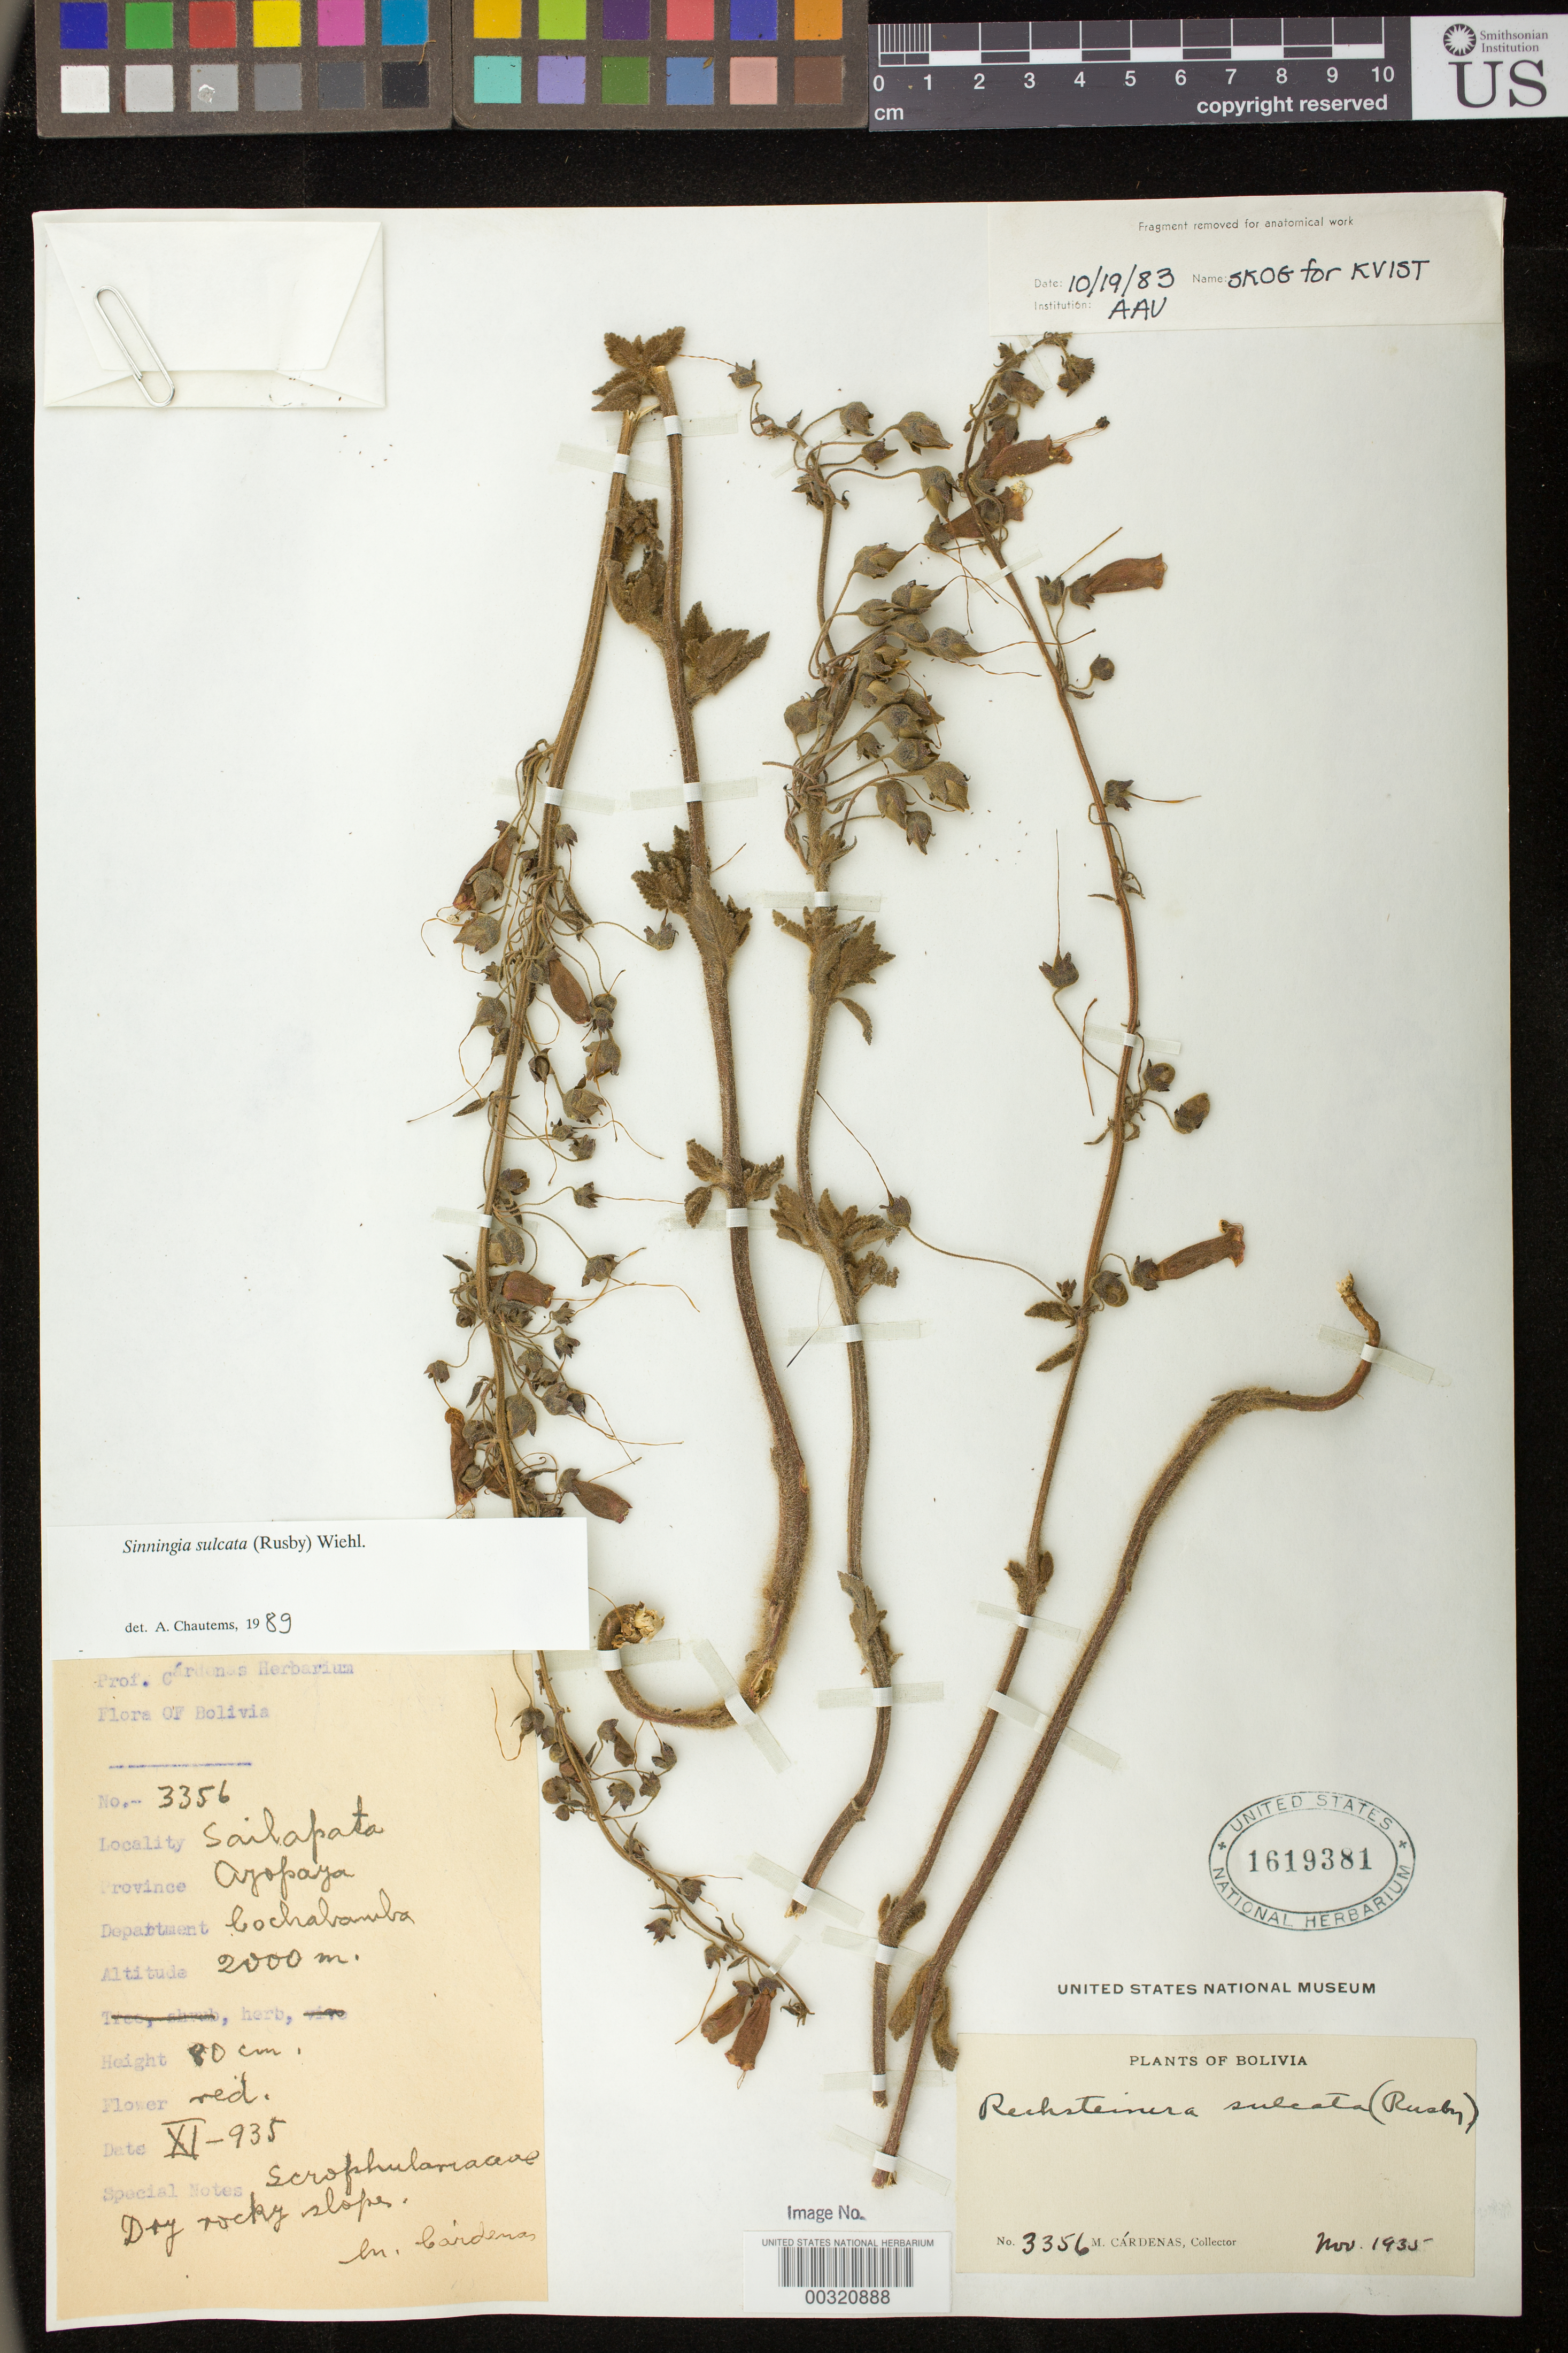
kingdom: Plantae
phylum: Tracheophyta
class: Magnoliopsida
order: Lamiales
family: Gesneriaceae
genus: Sinningia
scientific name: Sinningia sulcata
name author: (Rusby) Wiehler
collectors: M. Cárdenas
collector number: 3356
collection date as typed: Nov 1935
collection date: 1935-11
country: Bolivia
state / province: Cochabamba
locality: Prov. Ayopaya, Sailapata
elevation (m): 2000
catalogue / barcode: US 1619381